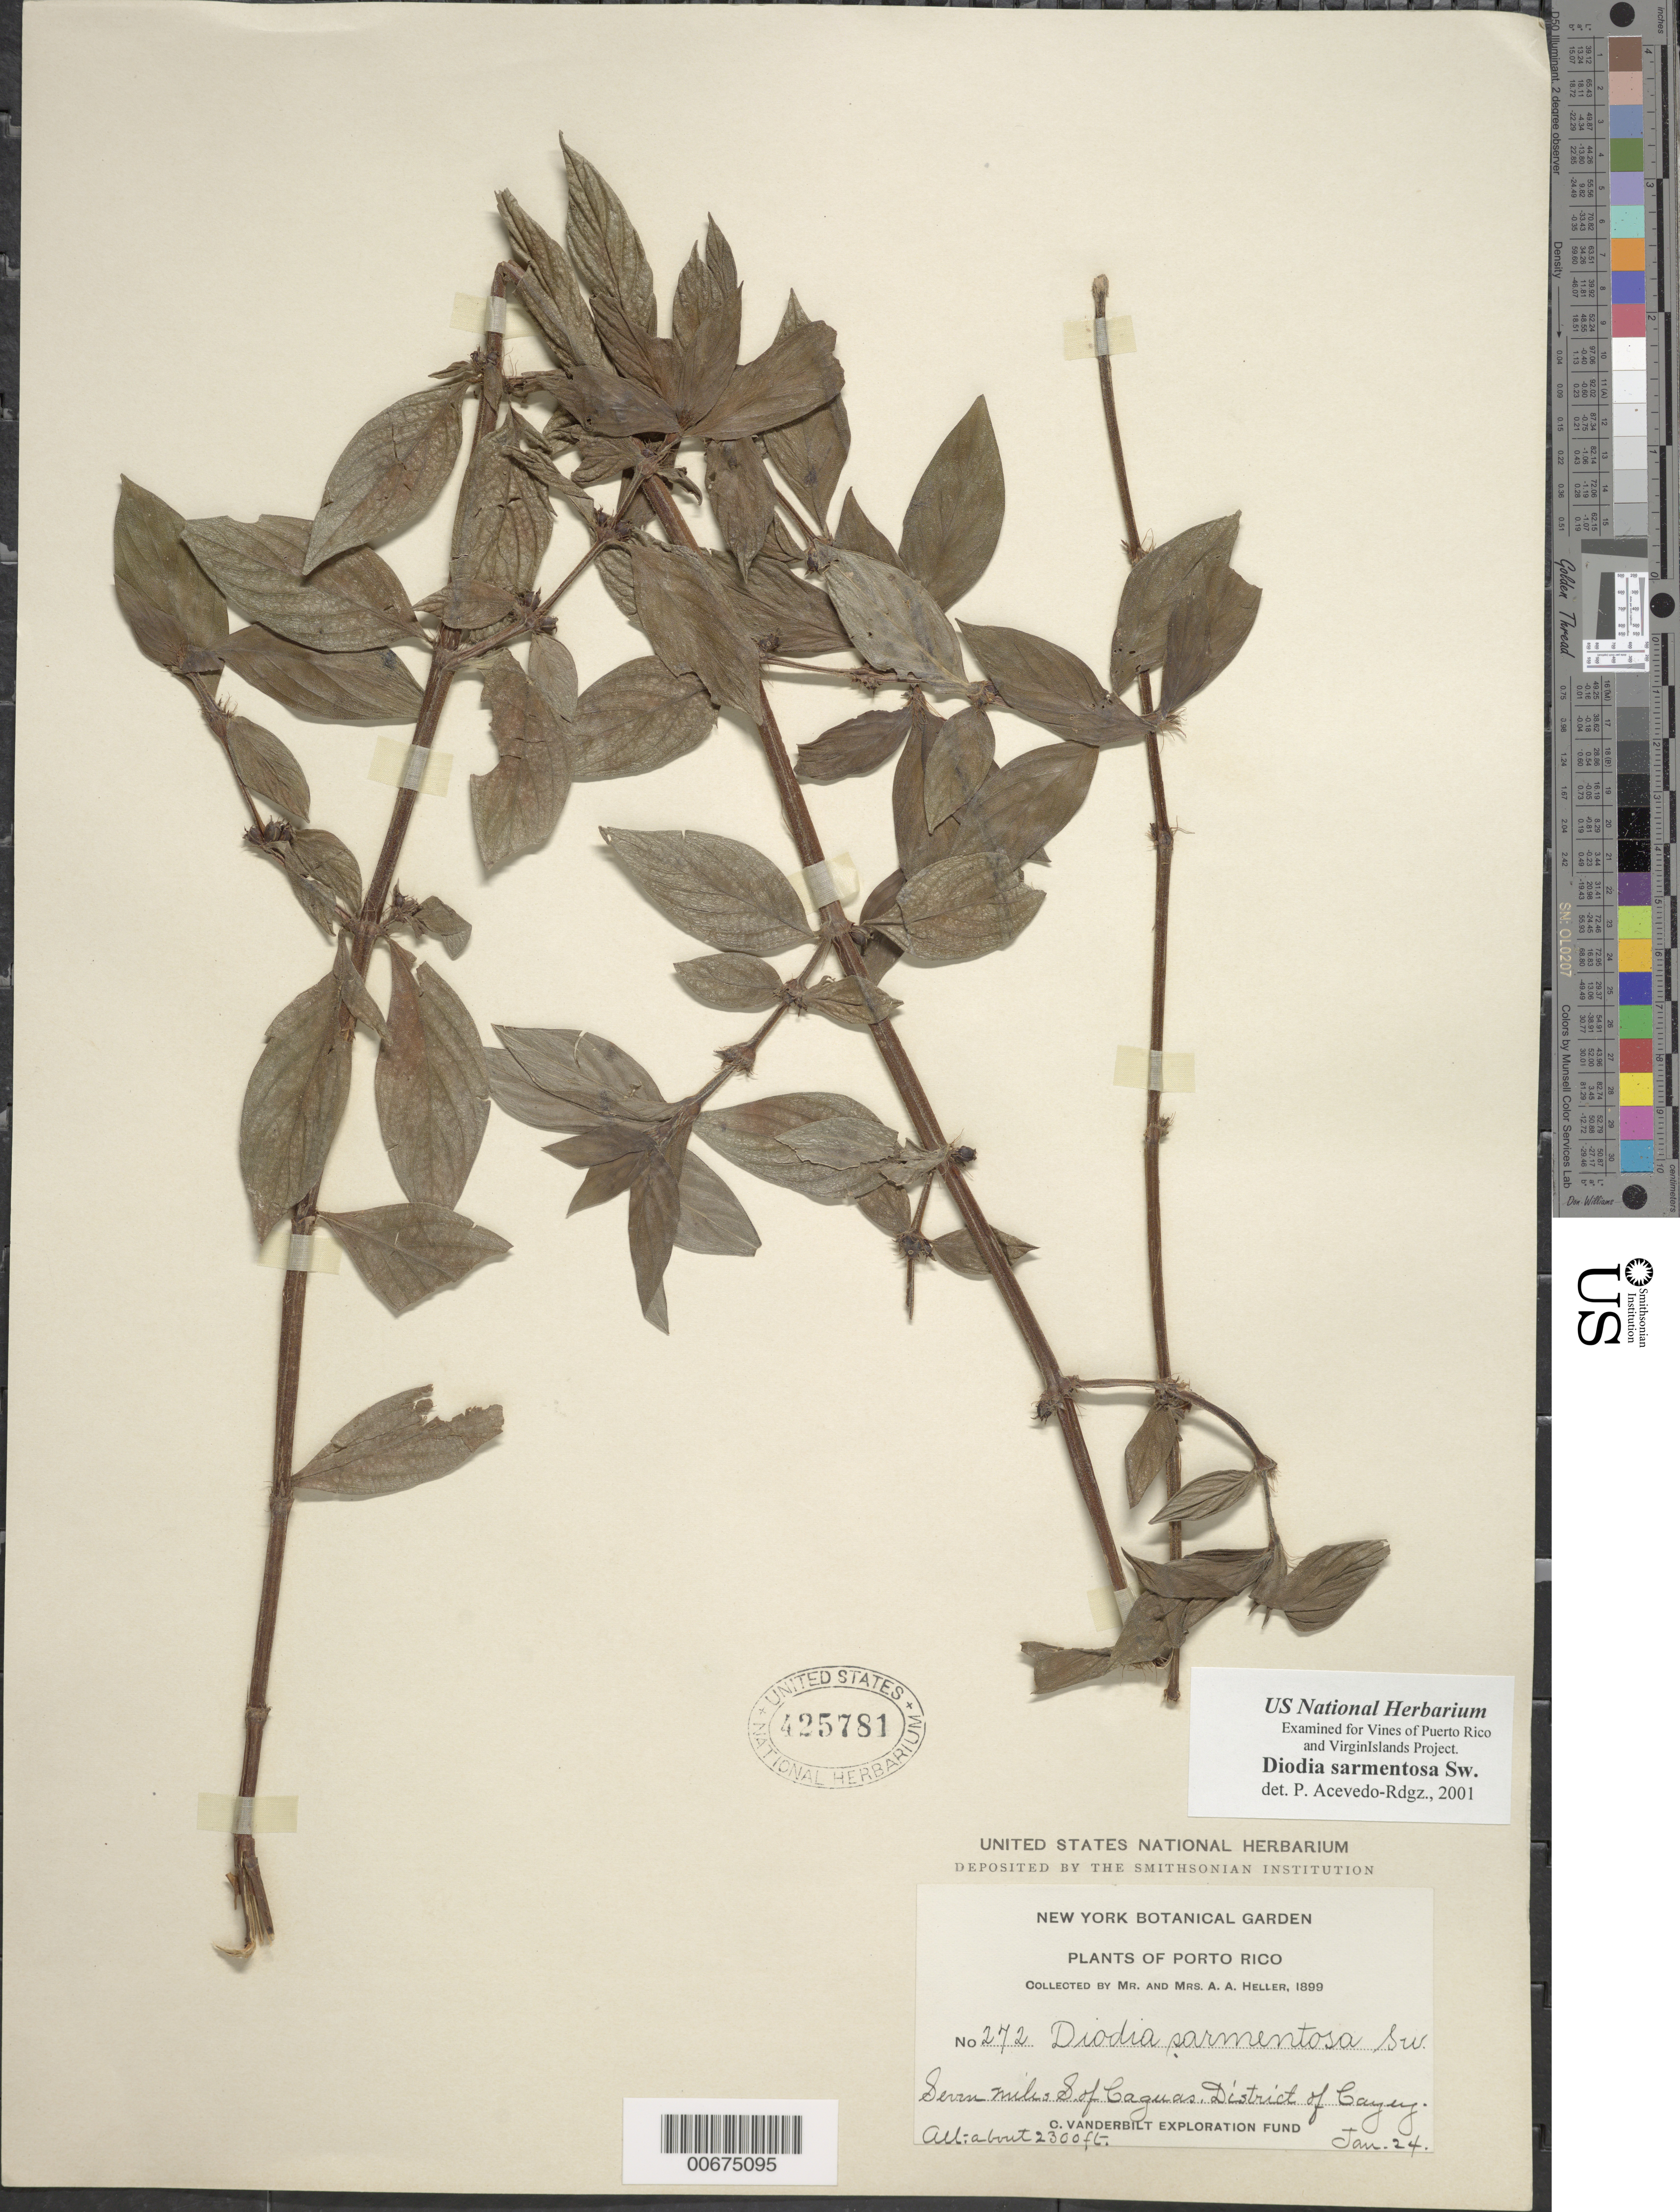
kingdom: Plantae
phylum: Tracheophyta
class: Magnoliopsida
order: Gentianales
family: Rubiaceae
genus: Diodia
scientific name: Diodia sarmentosa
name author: Sw.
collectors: A. A. Heller & E. G. Heller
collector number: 272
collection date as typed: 24 Jan 1899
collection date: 1899-01-24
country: Puerto Rico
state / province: Cayey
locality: Cayey, 7 mi. S of Caguas.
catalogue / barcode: US 425781